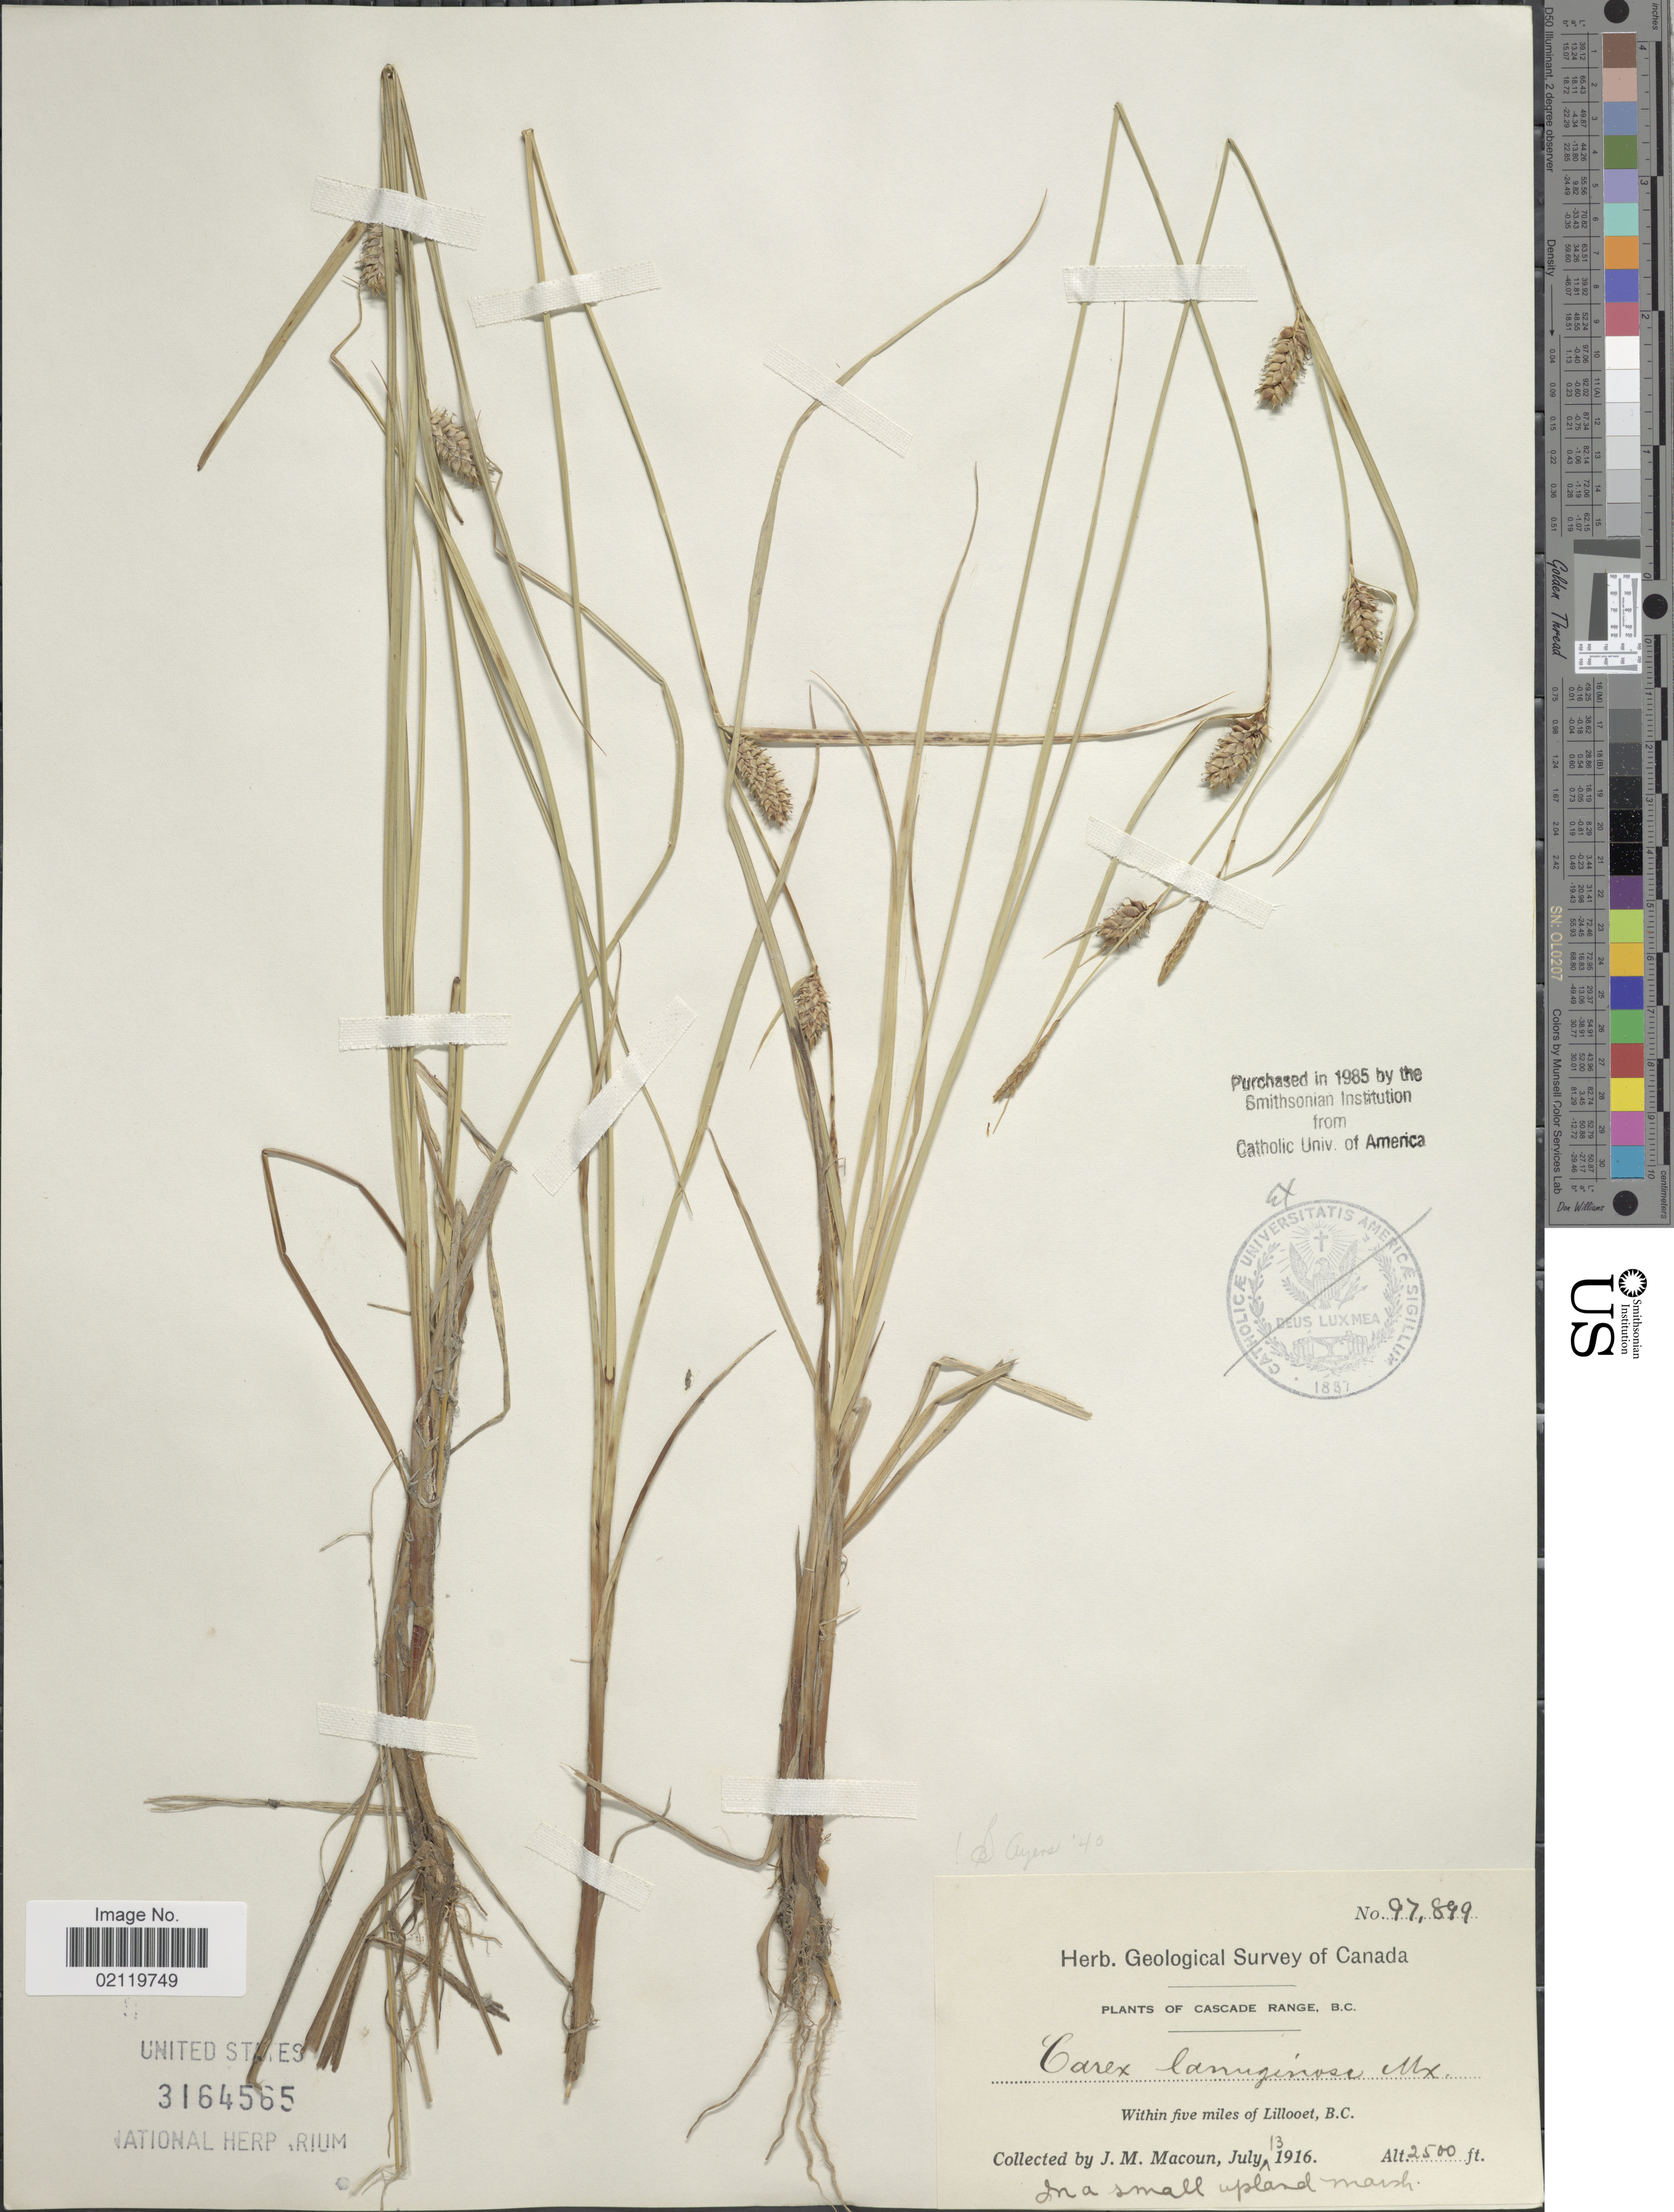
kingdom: Plantae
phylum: Tracheophyta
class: Liliopsida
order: Poales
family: Cyperaceae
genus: Carex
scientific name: Carex pellita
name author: Muhl. ex Willd.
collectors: J. M. Macoun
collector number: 97899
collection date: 1916-07-13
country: Canada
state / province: British Columbia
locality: Cascade Range, B.C. Within five miles of Lillooet, B.C. In a small upland marsh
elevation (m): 762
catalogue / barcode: US 3164565